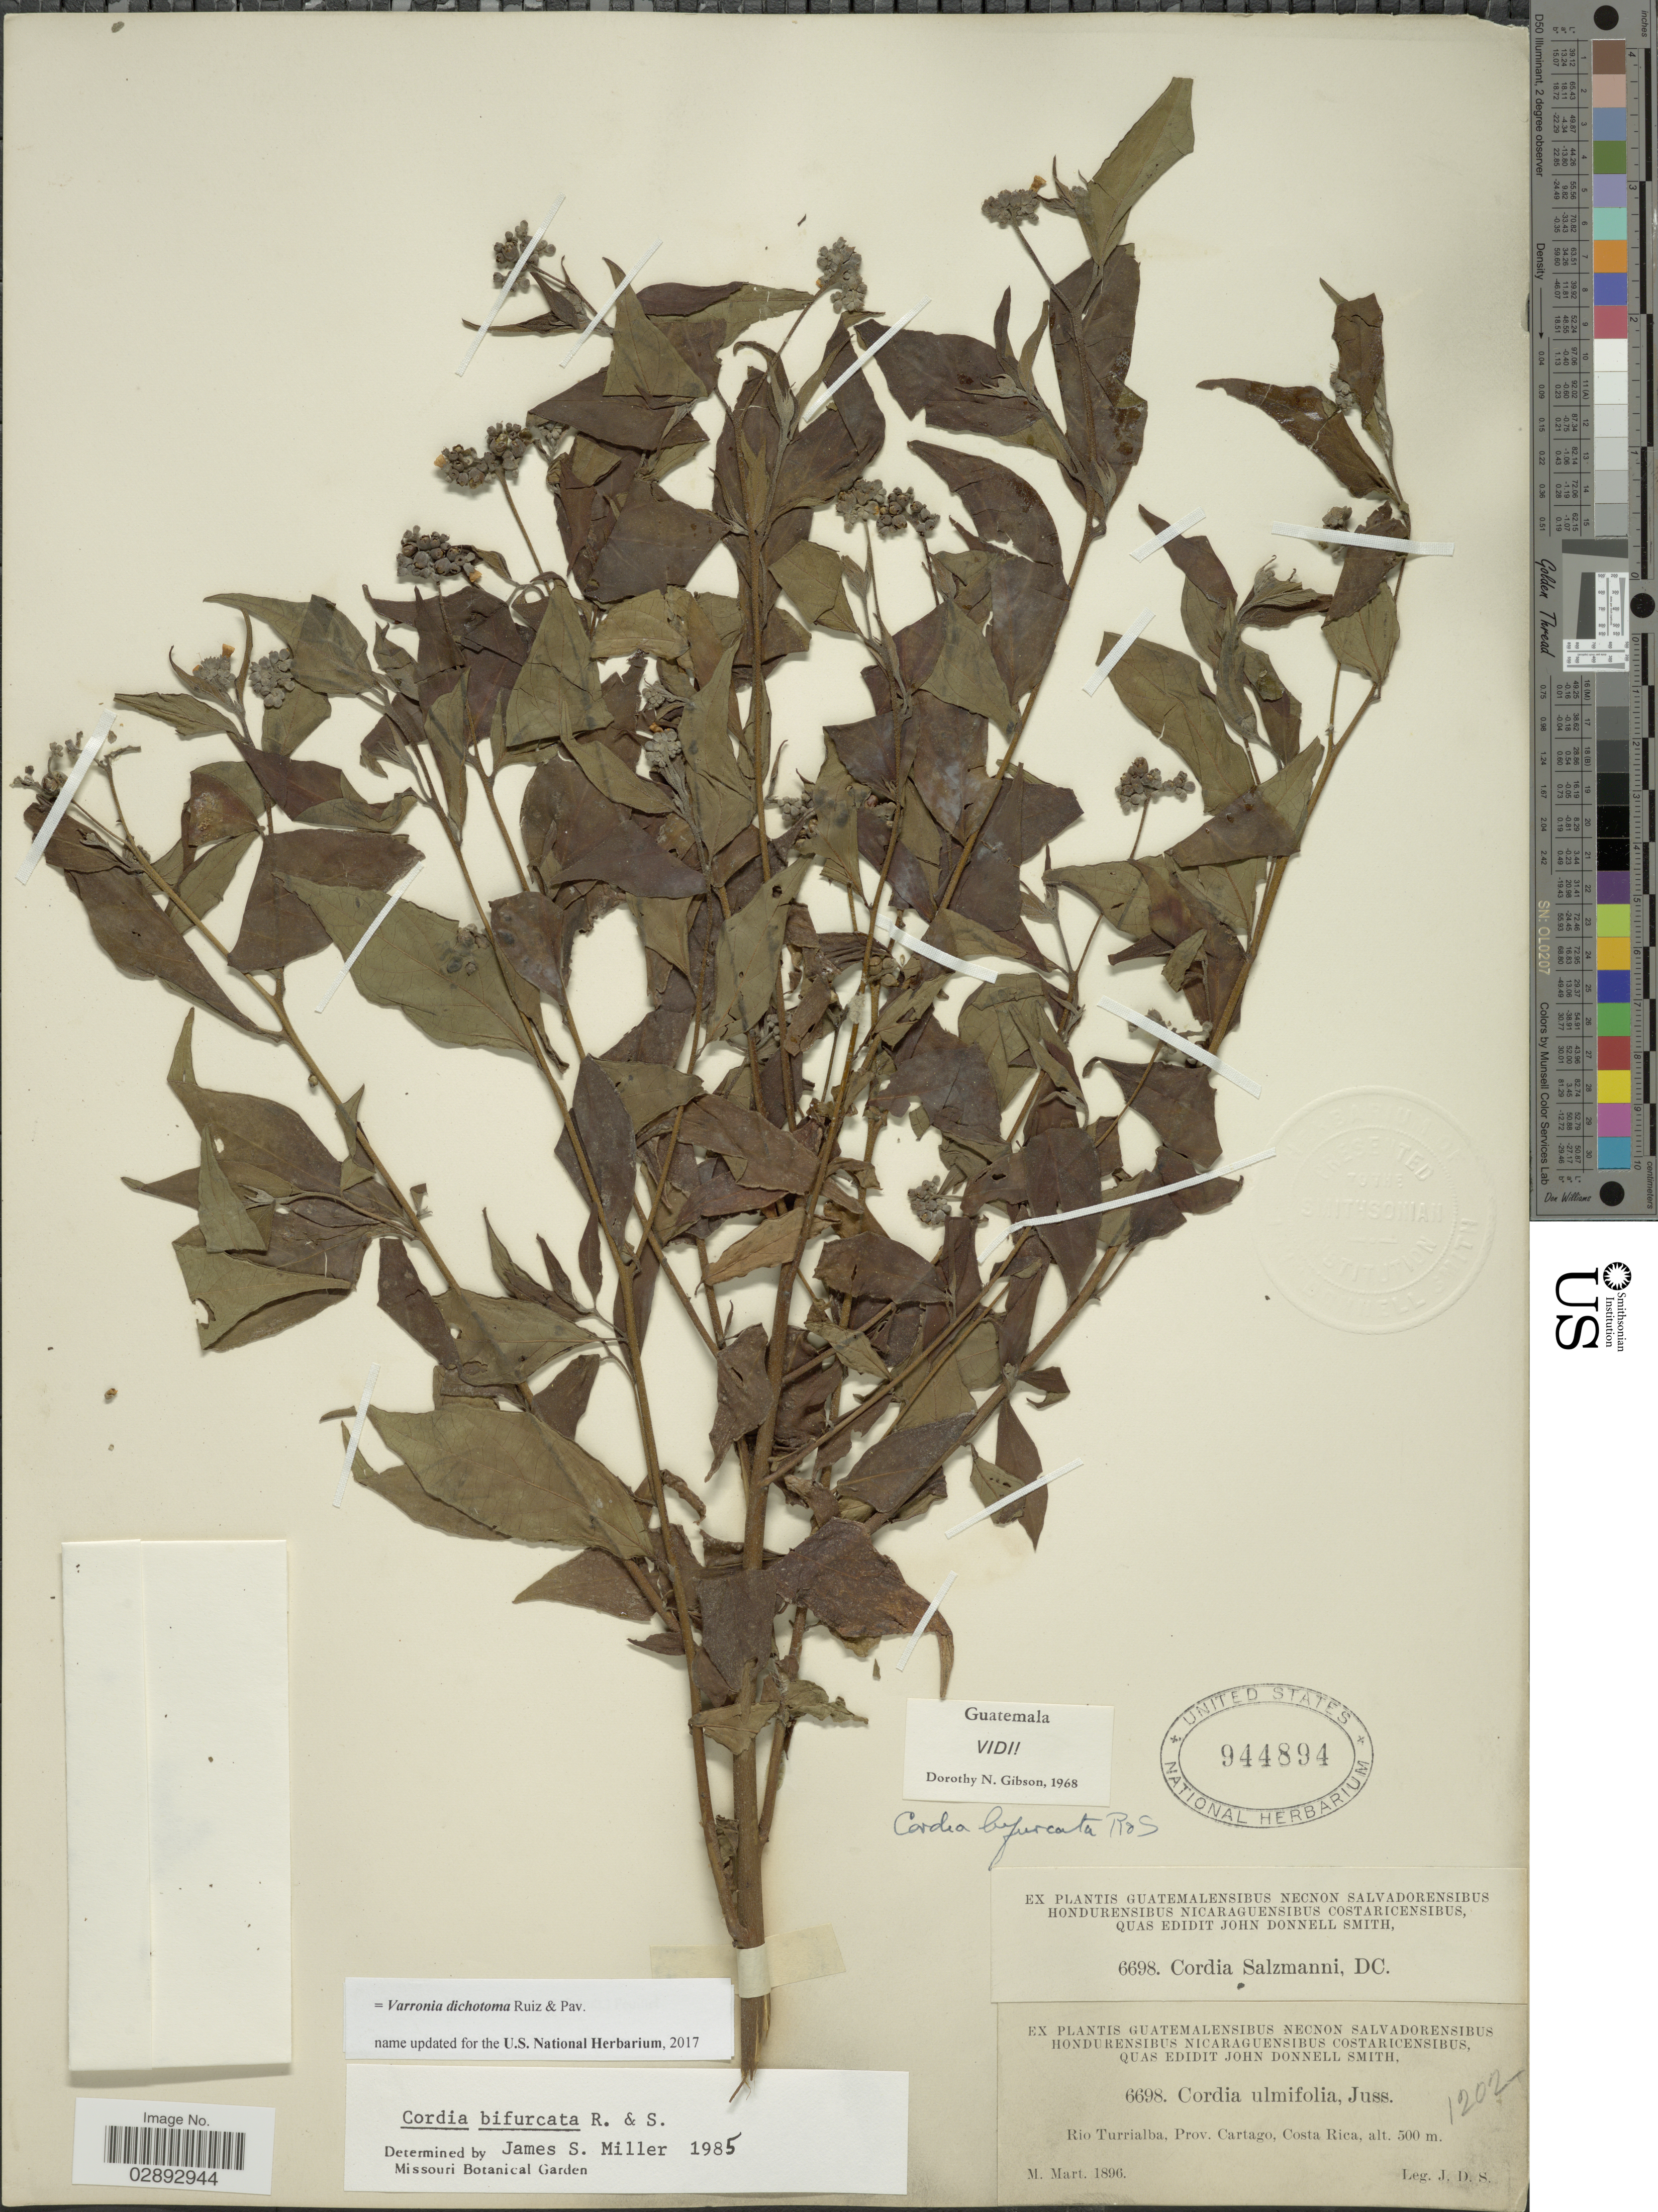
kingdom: Plantae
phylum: Tracheophyta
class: Magnoliopsida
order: Boraginales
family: Cordiaceae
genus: Varronia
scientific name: Varronia dichotoma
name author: Ruiz & Pav.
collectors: J. Donnell Smith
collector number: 6698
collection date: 1896-03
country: Costa Rica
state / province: Cartago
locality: Rio Turrialba, Prov. Cartago.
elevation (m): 500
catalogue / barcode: US 944894